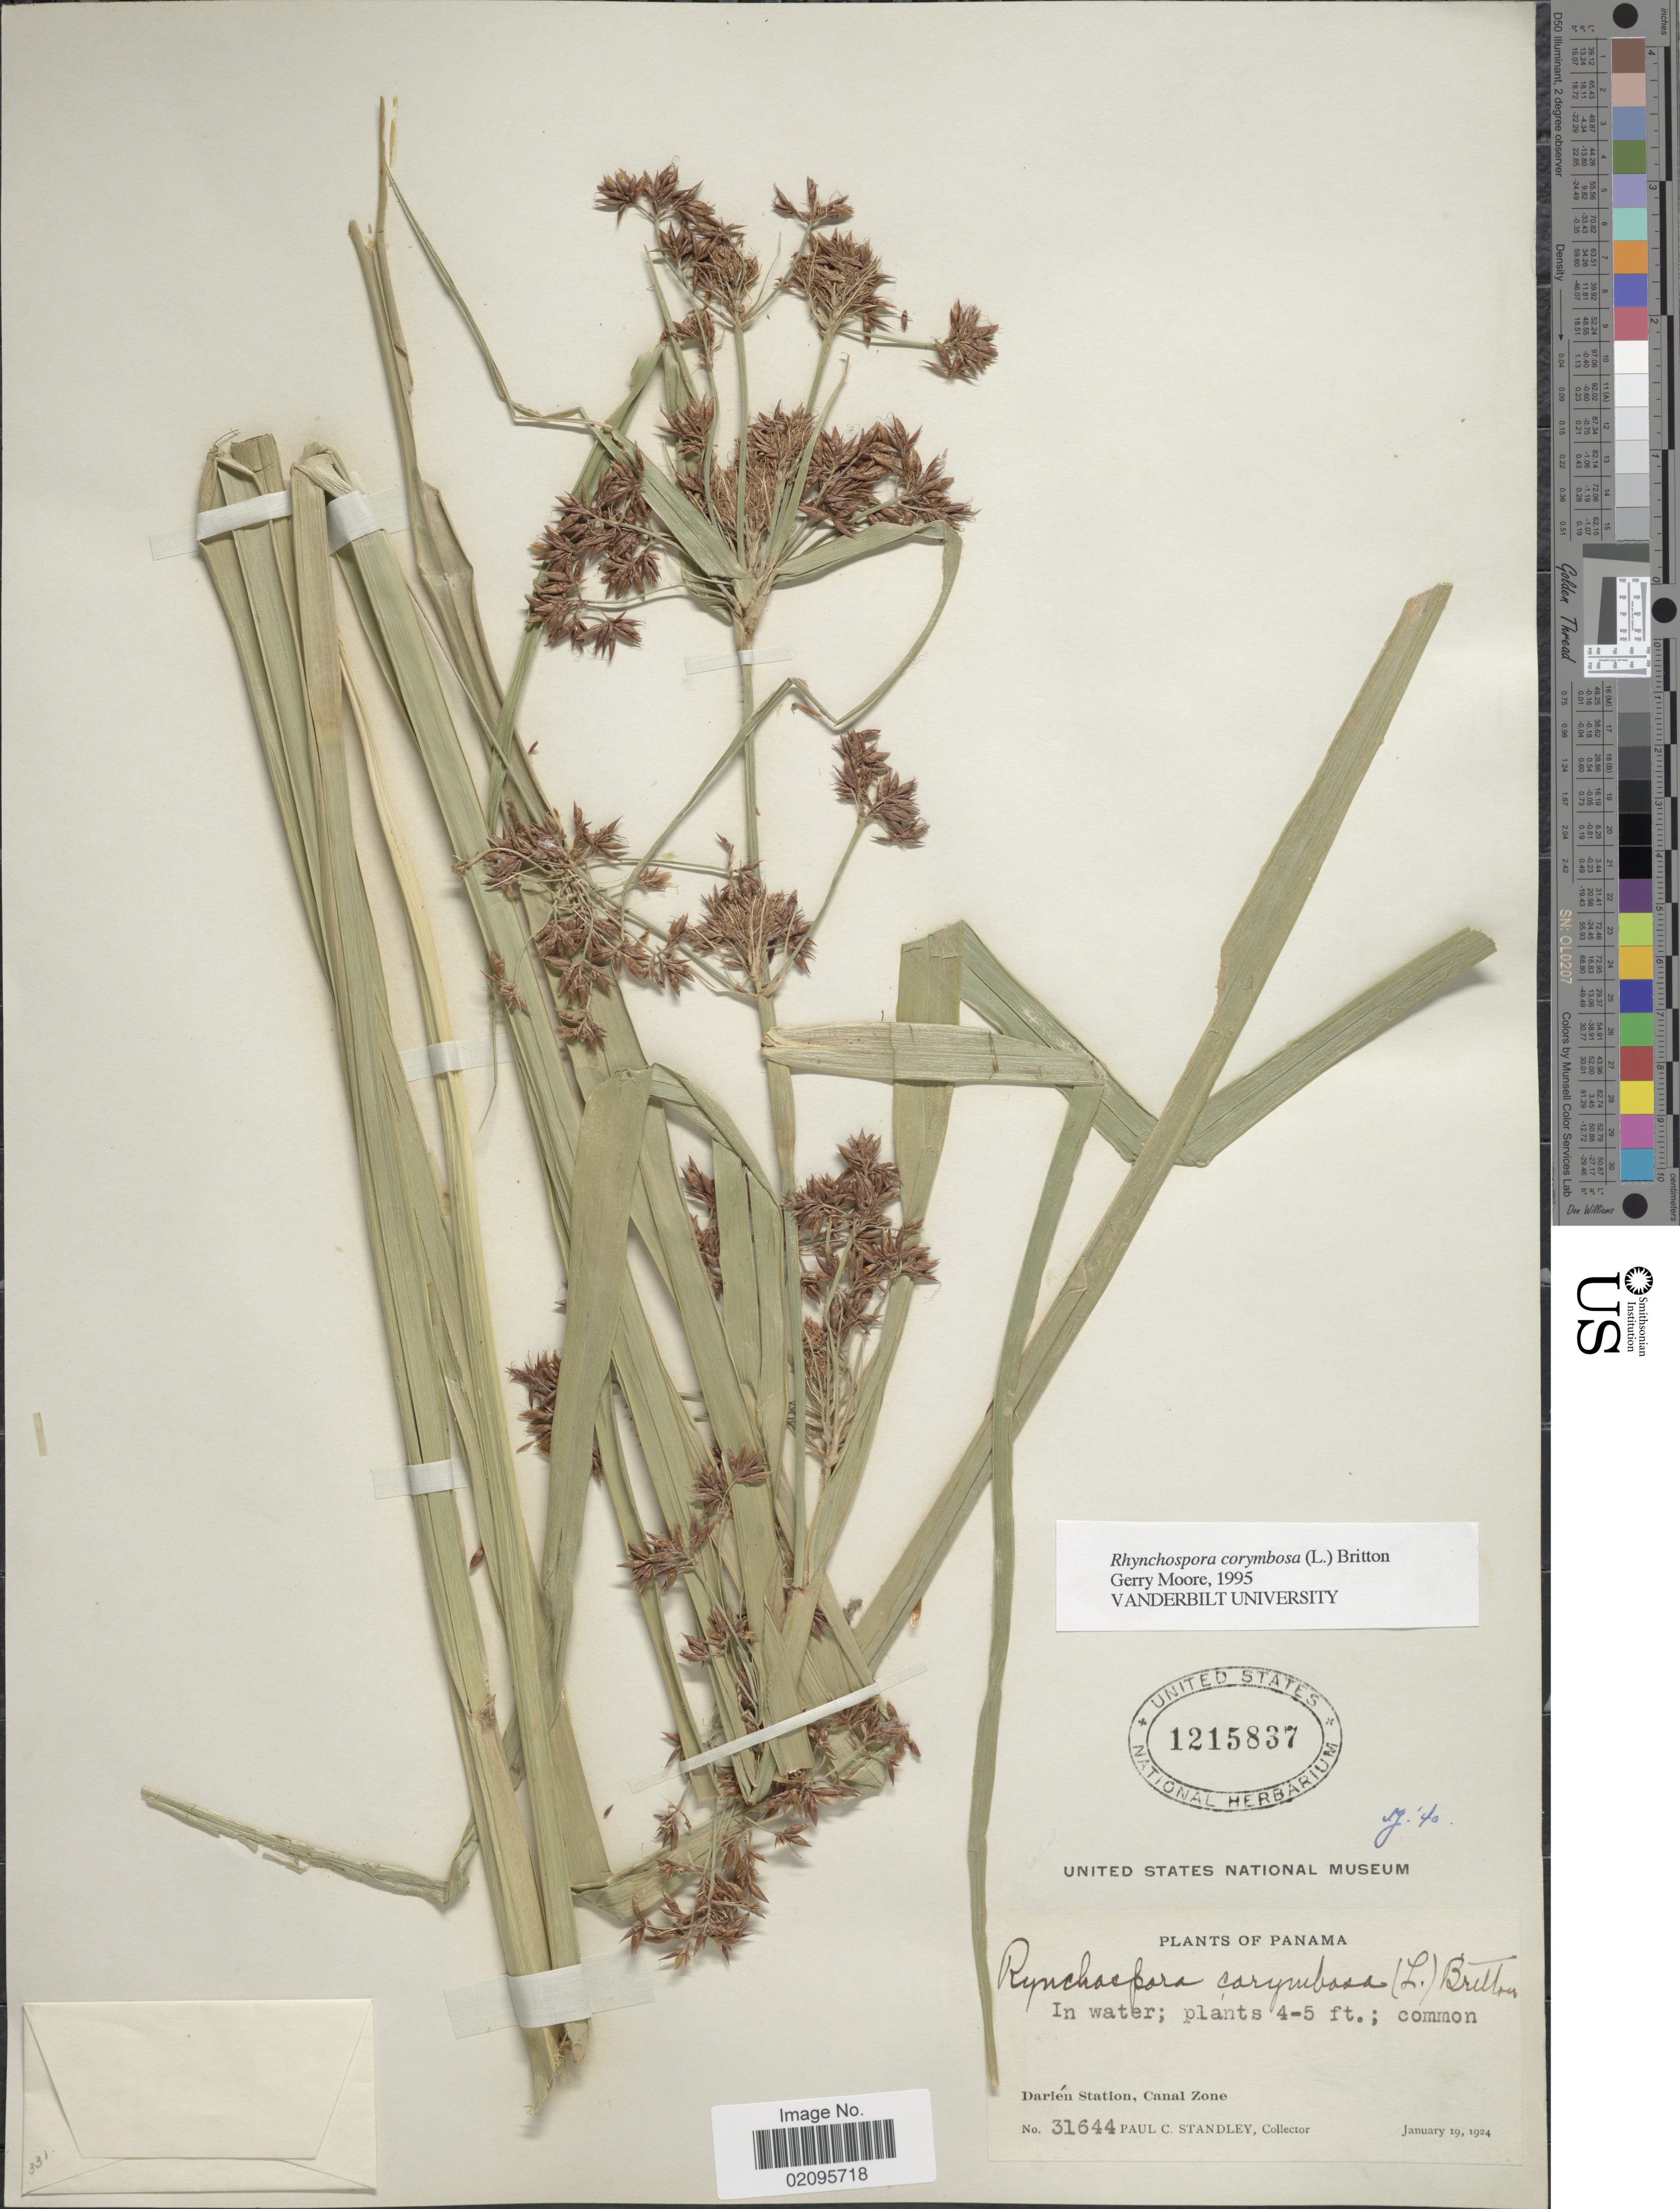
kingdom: Plantae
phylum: Tracheophyta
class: Liliopsida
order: Poales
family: Cyperaceae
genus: Rhynchospora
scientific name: Rhynchospora corymbosa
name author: (L.) Britton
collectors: P. C. Standley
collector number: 31644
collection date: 1924-01-19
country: Panama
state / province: Colón / Panamá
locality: Darien Station, Canal Zone.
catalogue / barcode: US 1215837